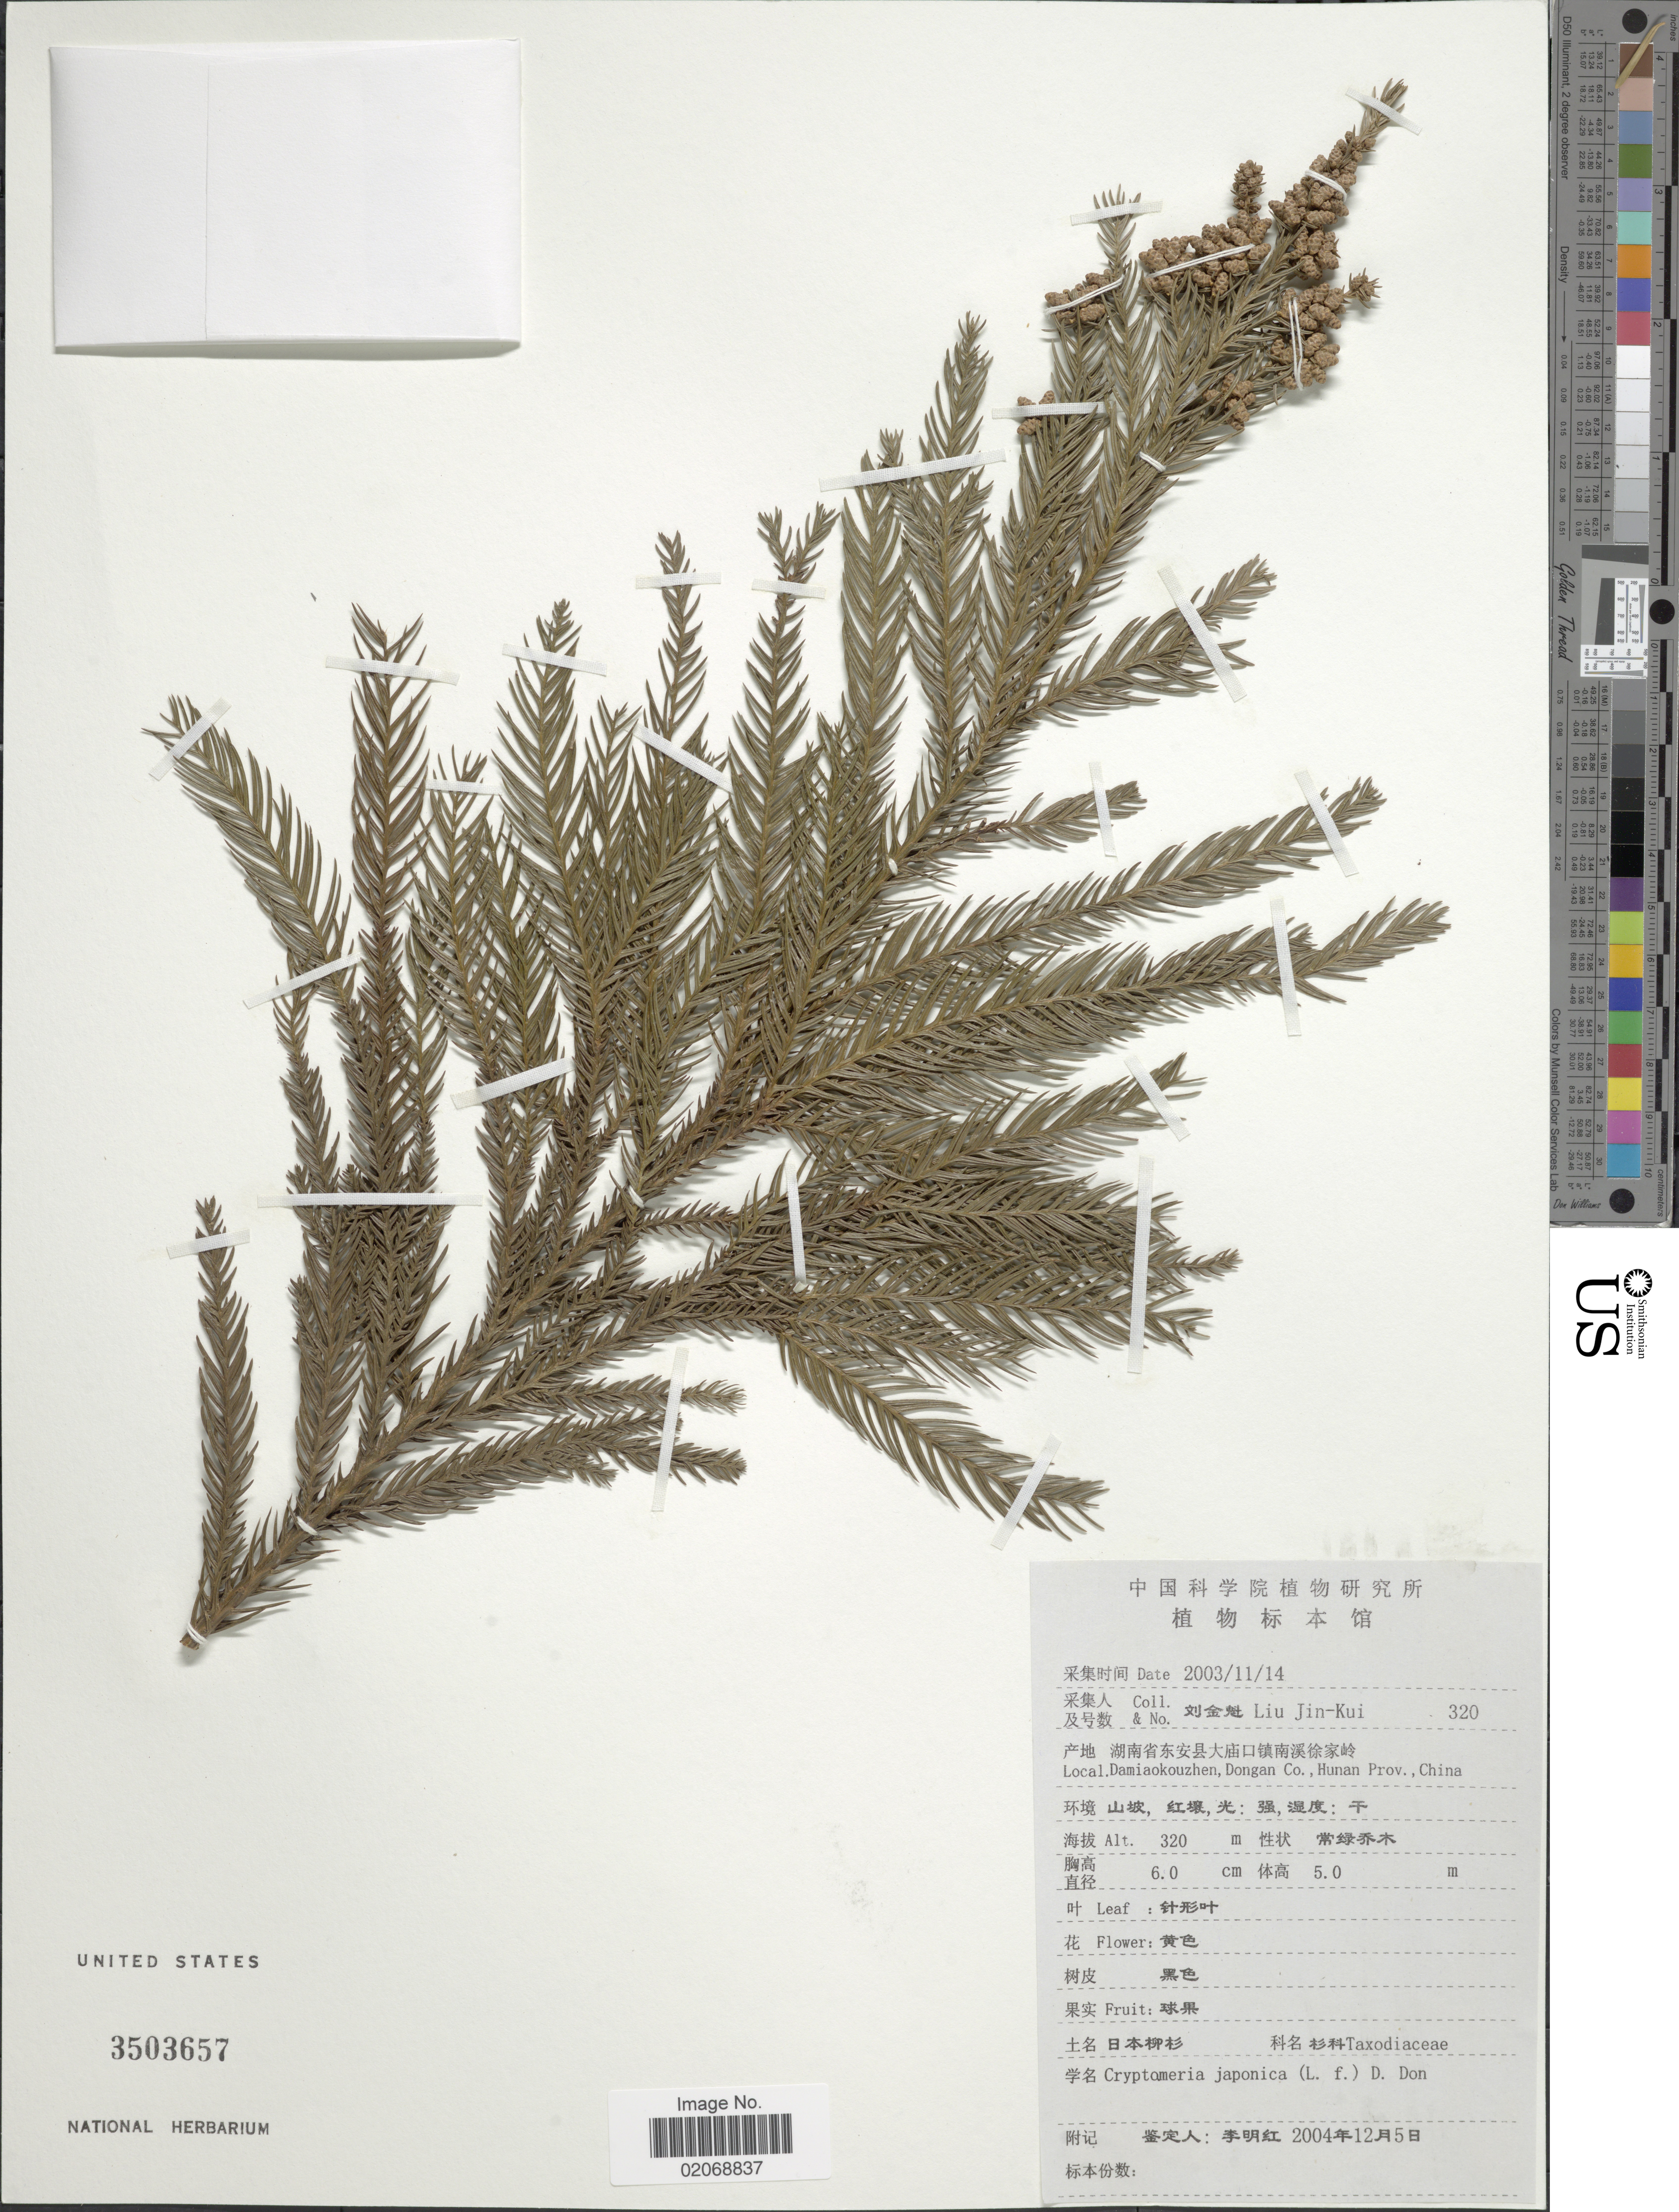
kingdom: Plantae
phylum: Tracheophyta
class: Pinopsida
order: Pinales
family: Cupressaceae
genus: Cryptomeria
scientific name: Cryptomeria japonica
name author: (Thunb. ex L. f.) D. Don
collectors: Liu Jin-Kui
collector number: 320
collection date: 2003-11-14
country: China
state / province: Hunan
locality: Damiaokouzhen, Dongan Co. Hunan Prov.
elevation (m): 320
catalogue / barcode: US 3503657